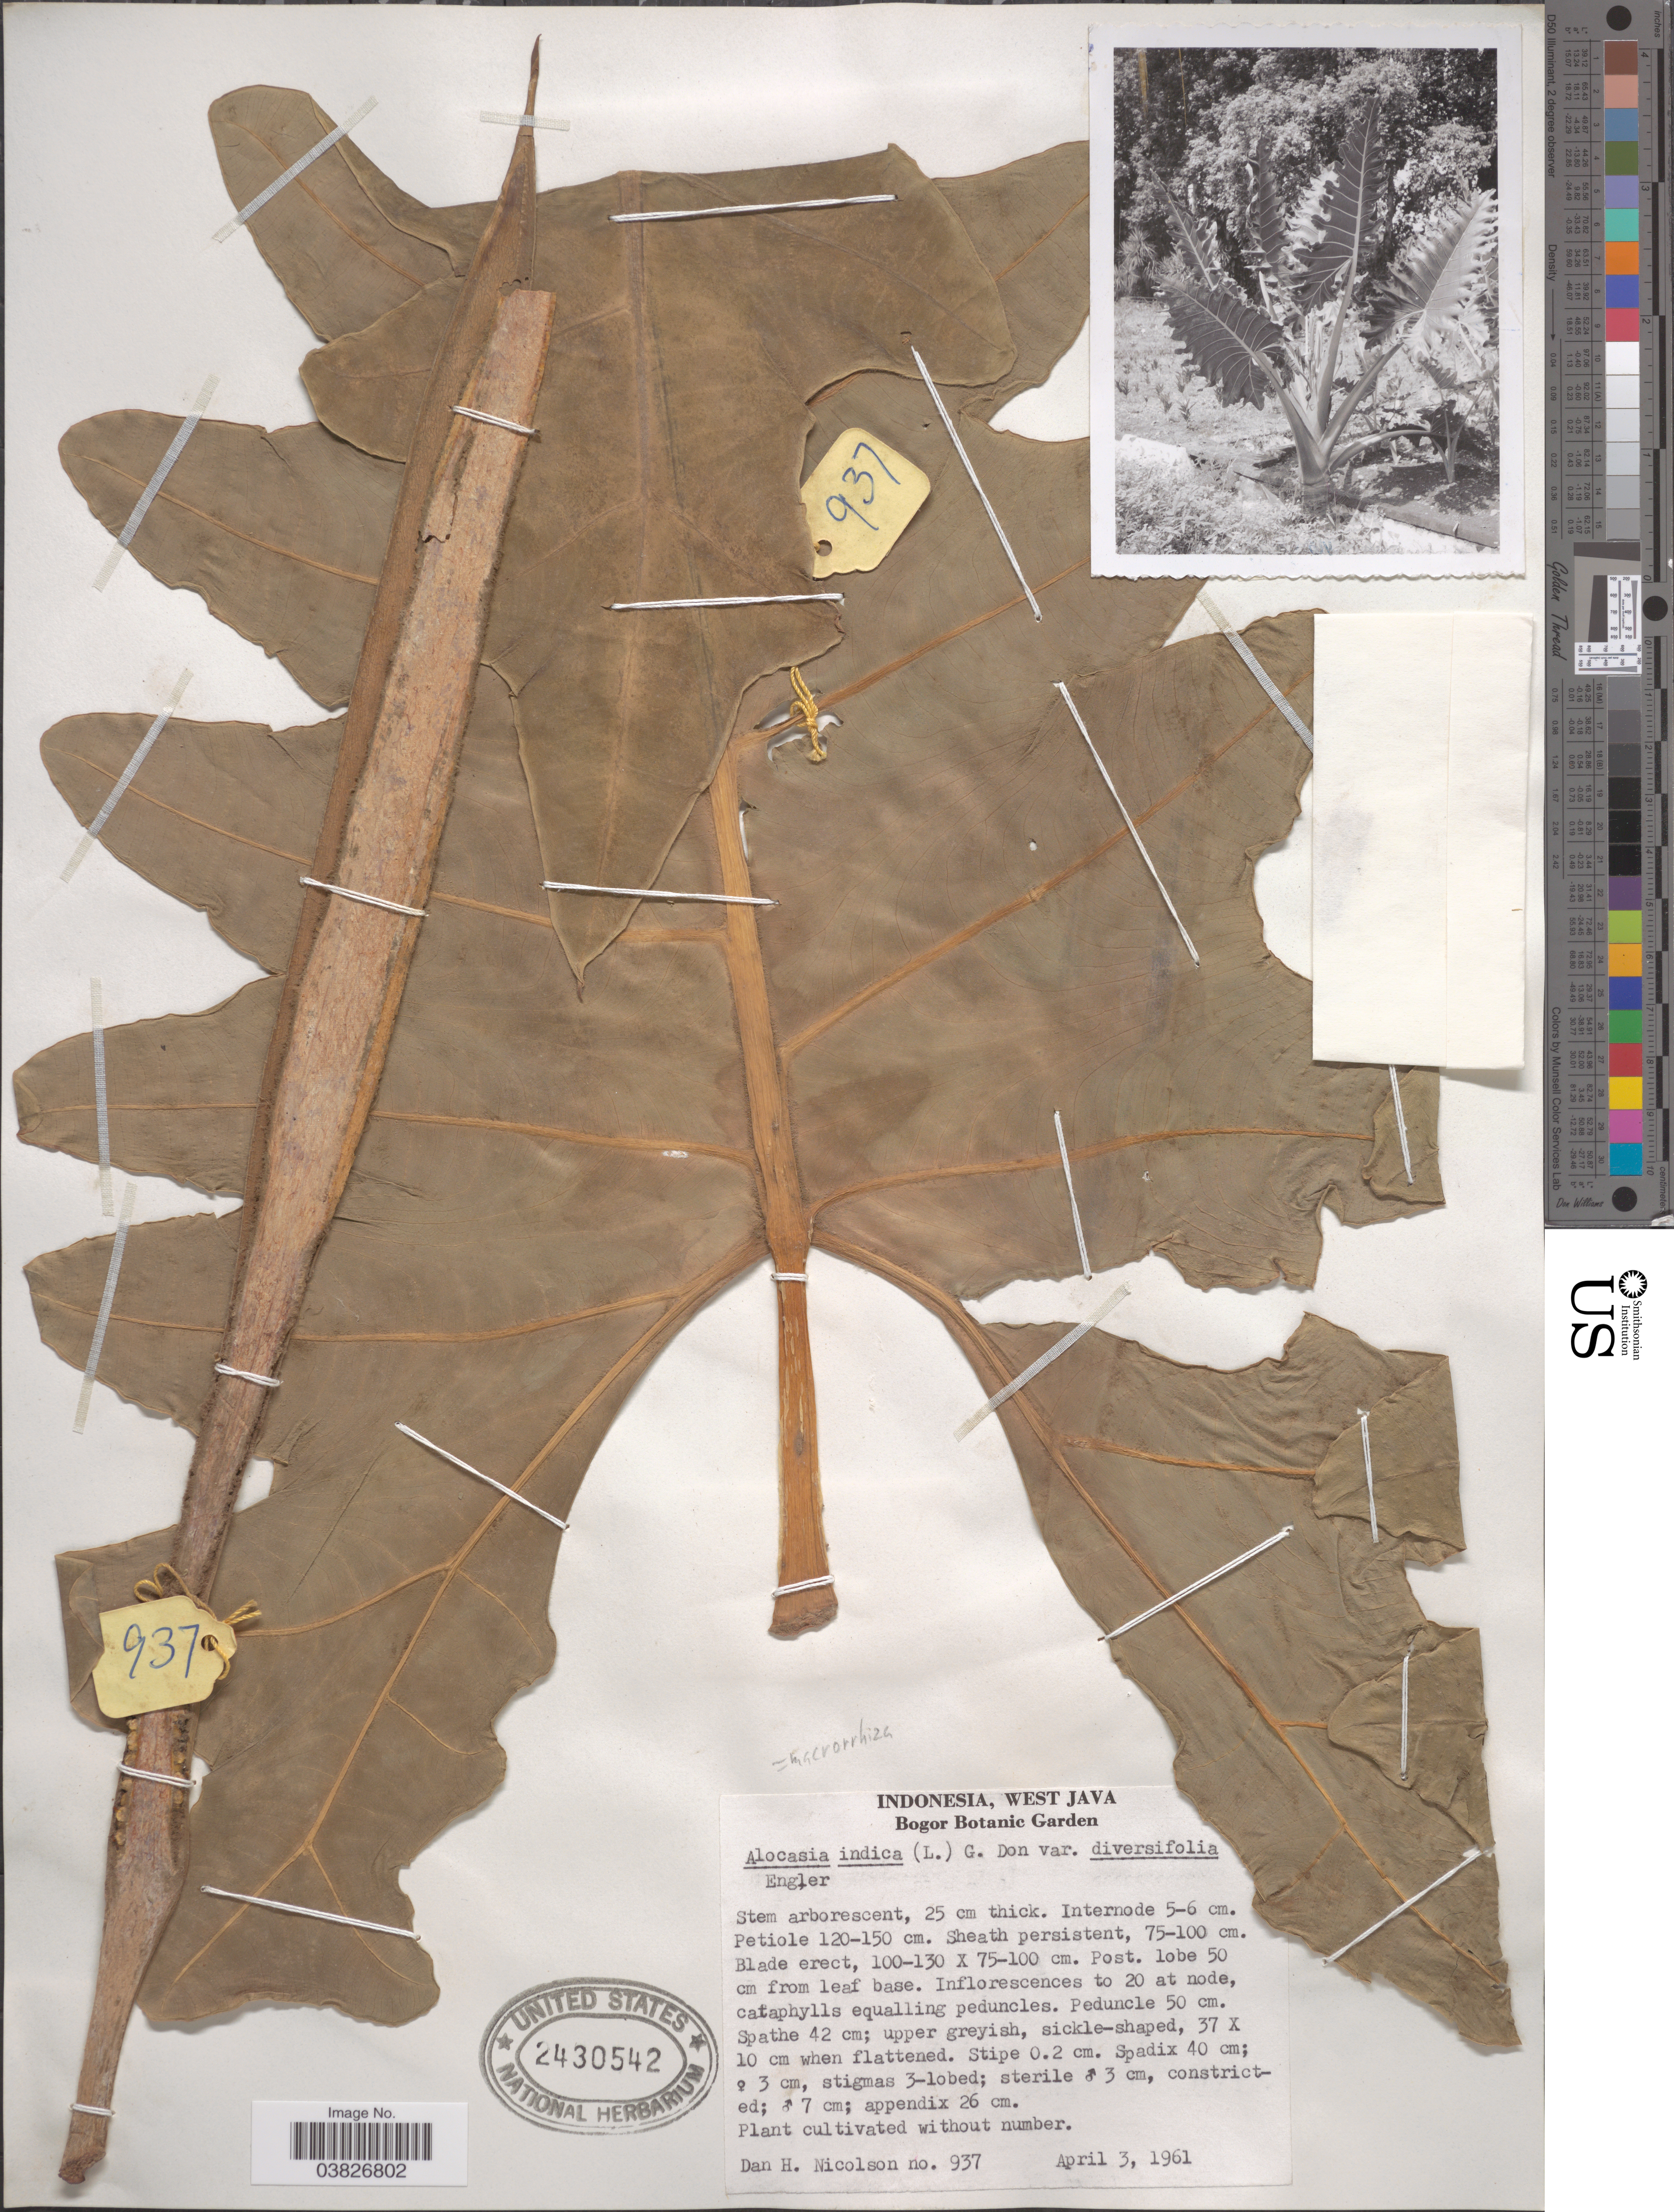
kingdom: Plantae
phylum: Tracheophyta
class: Liliopsida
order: Alismatales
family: Araceae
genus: Alocasia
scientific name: Alocasia macrorrhiza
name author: (L.) Schott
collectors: D. H. Nicolson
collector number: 937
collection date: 1961-04-03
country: Indonesia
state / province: Java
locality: West Java. Bogor Botanic Garden.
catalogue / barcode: US 2430542